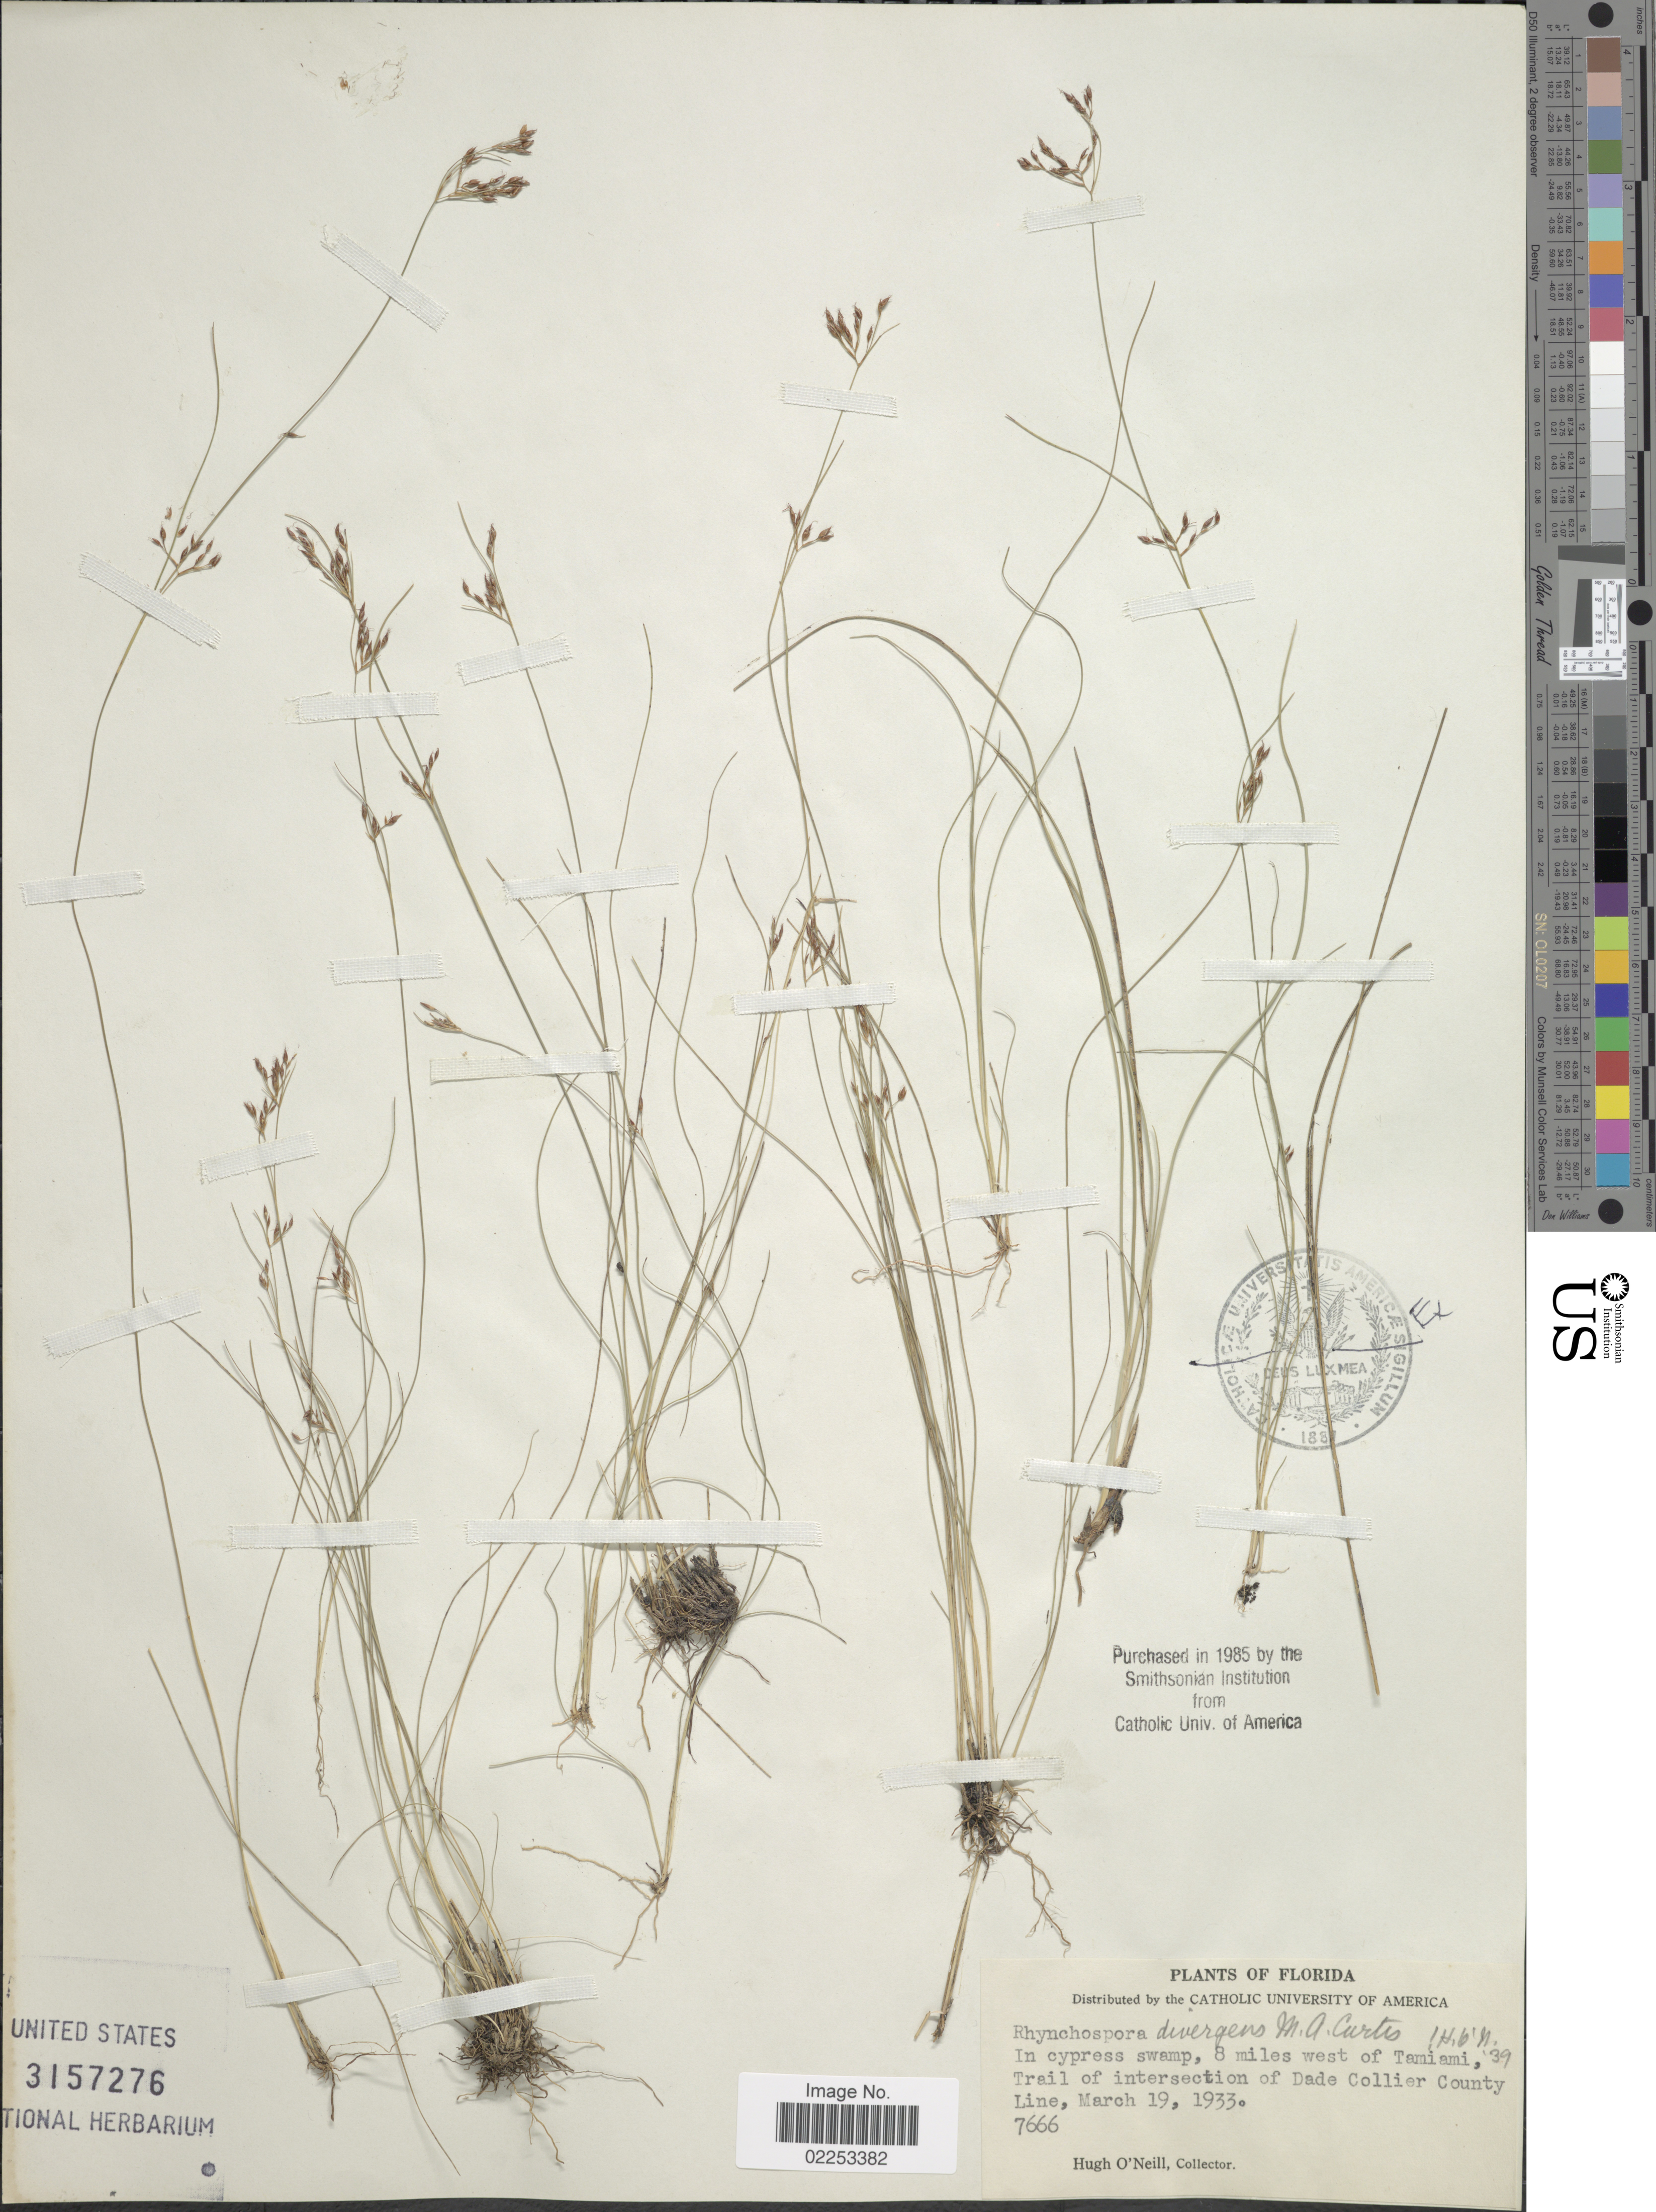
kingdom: Plantae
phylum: Tracheophyta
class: Liliopsida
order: Poales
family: Cyperaceae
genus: Rhynchospora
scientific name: Rhynchospora divergens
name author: Chapm. ex M.A. Curtis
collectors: H. O'Neill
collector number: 7666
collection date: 1933-03-19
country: United States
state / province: Florida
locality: In a cypress swamp, 8 miles west of Tamiami, Trail of intersection of Dade Collier County Line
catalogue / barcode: US 3157276